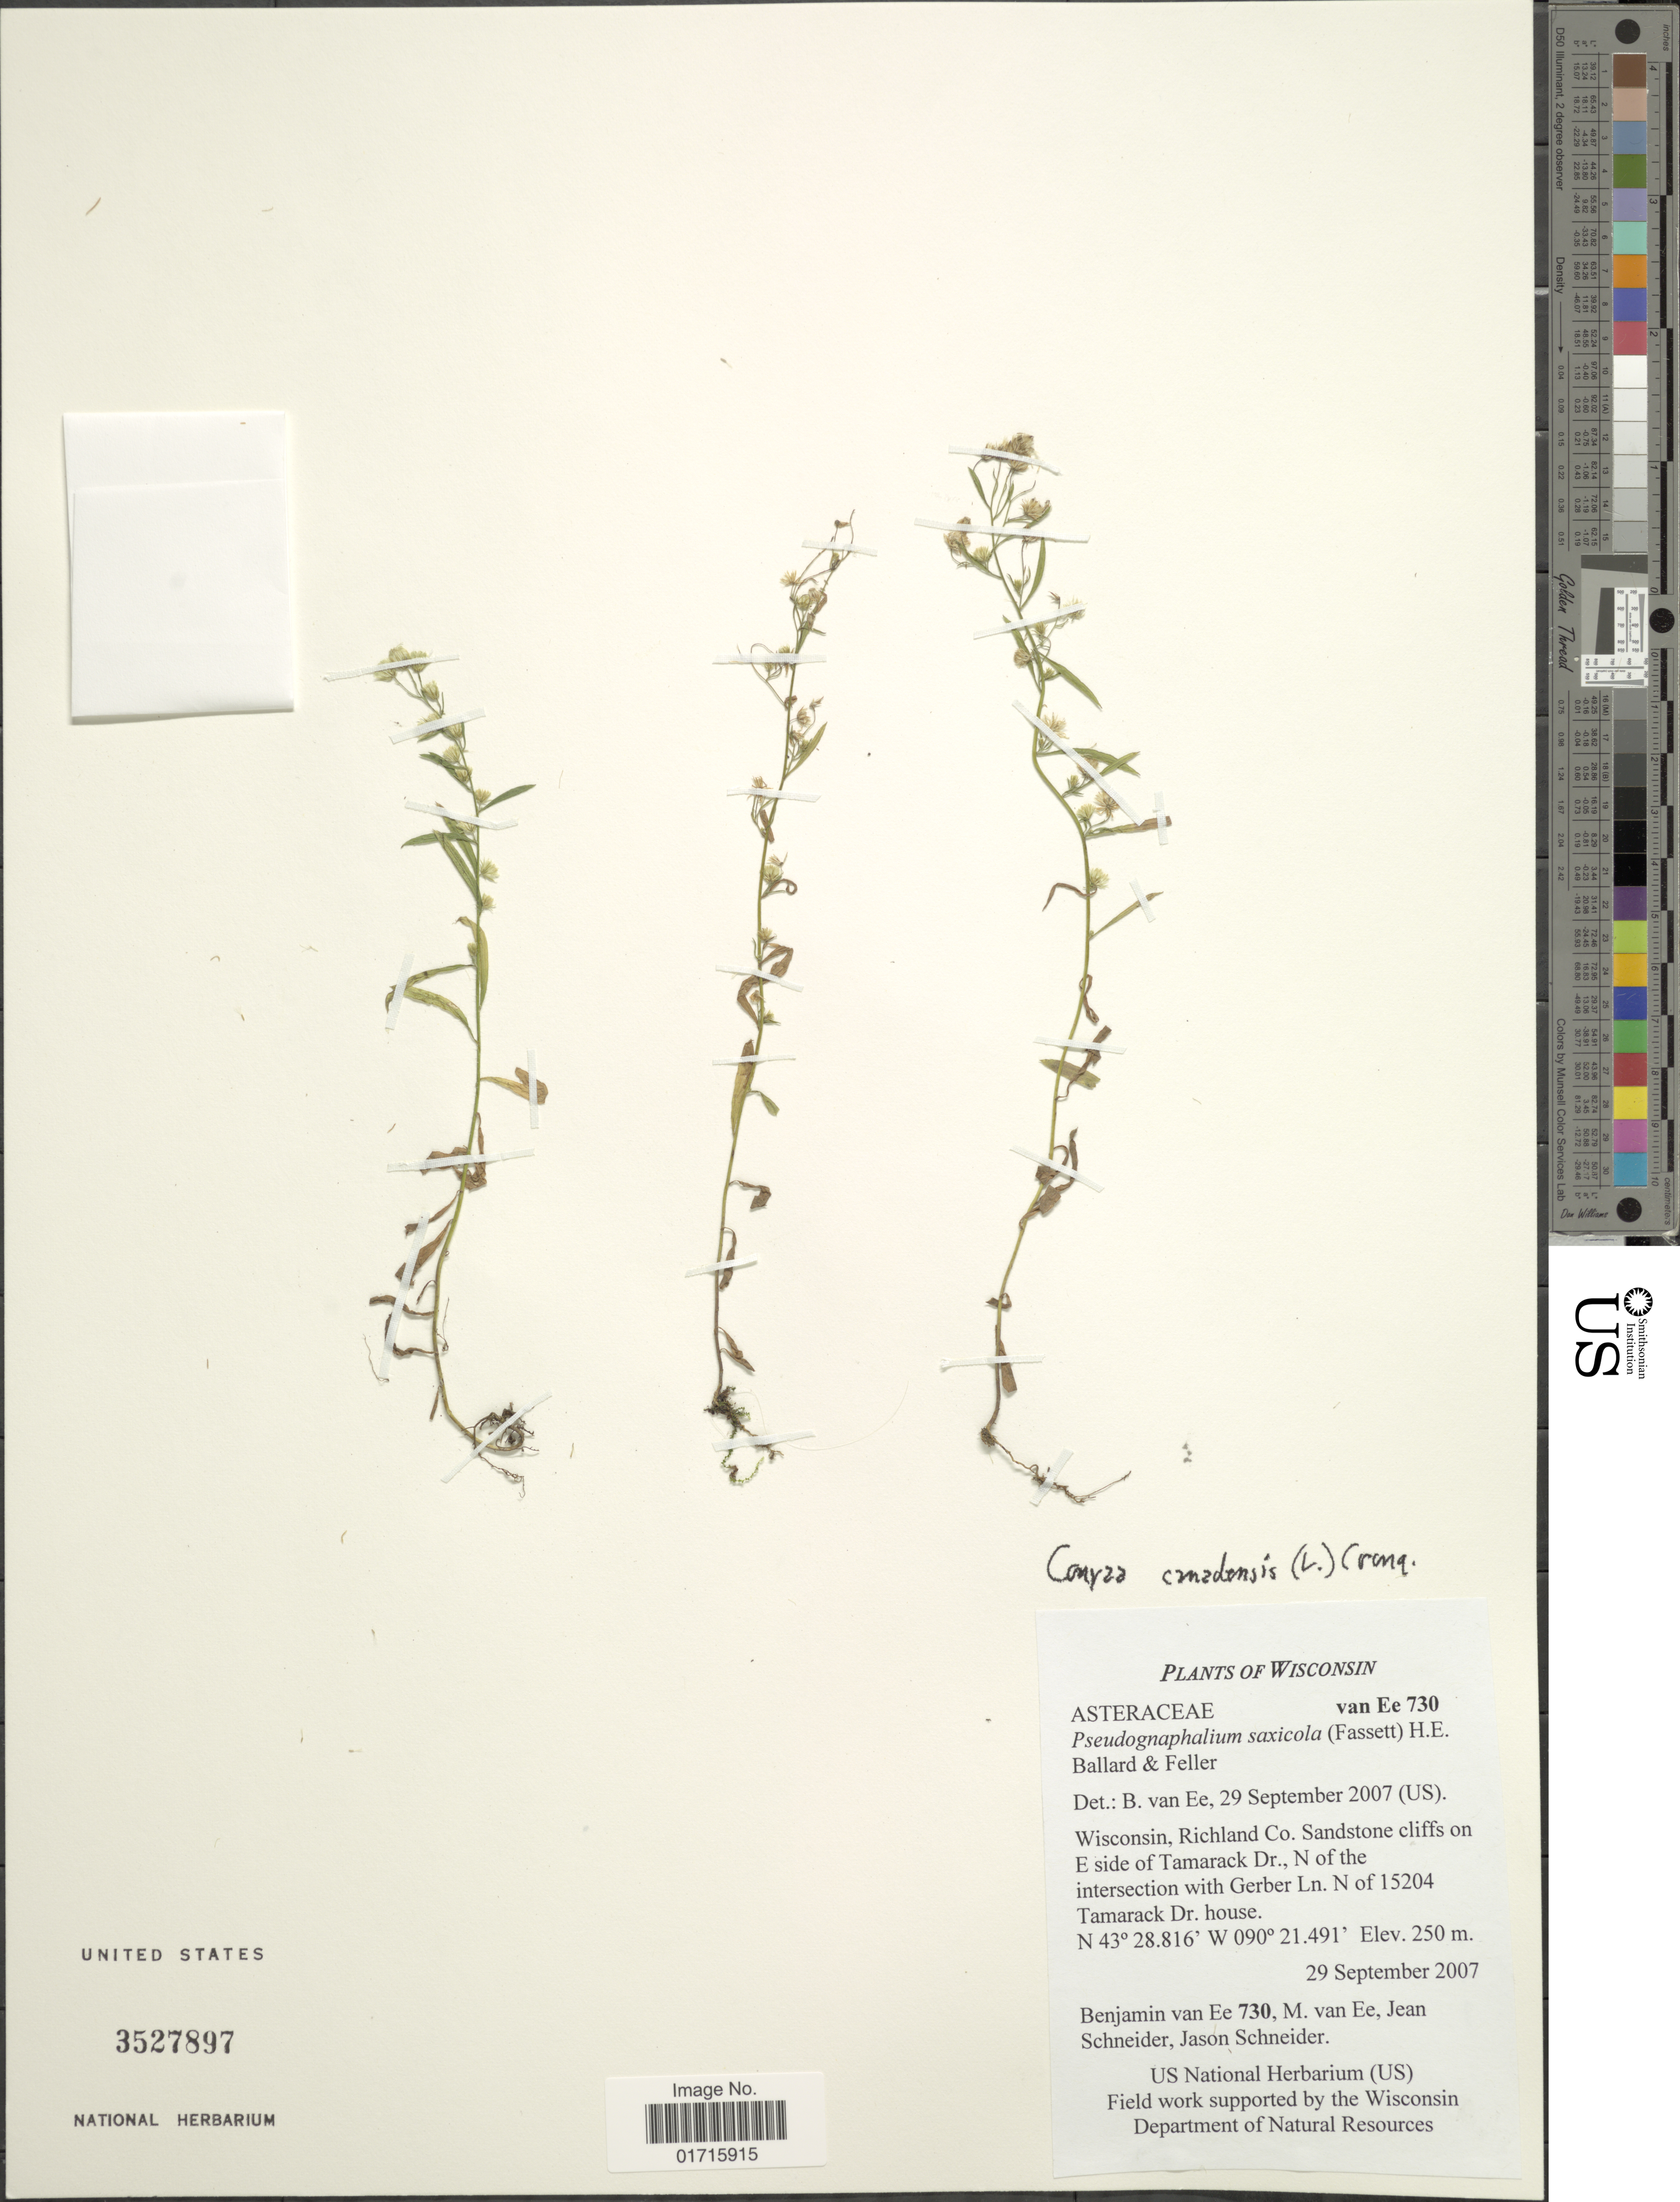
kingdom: Plantae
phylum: Tracheophyta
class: Magnoliopsida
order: Asterales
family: Asteraceae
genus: Conyza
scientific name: Conyza canadensis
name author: (L.) Cronq.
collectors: B. van Ee, M. Van Ee, J. Schneider & J. Schneider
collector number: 730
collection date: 2007-09-29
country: United States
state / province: Wisconsin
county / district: Richland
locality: Wisconsin, Richland Co. Sandstone cliffs on E side of Tamarack Dr., N of the intersection with Gerber Ln. N of 15204 Tamarack Dr. house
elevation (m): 250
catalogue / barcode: US 3527897